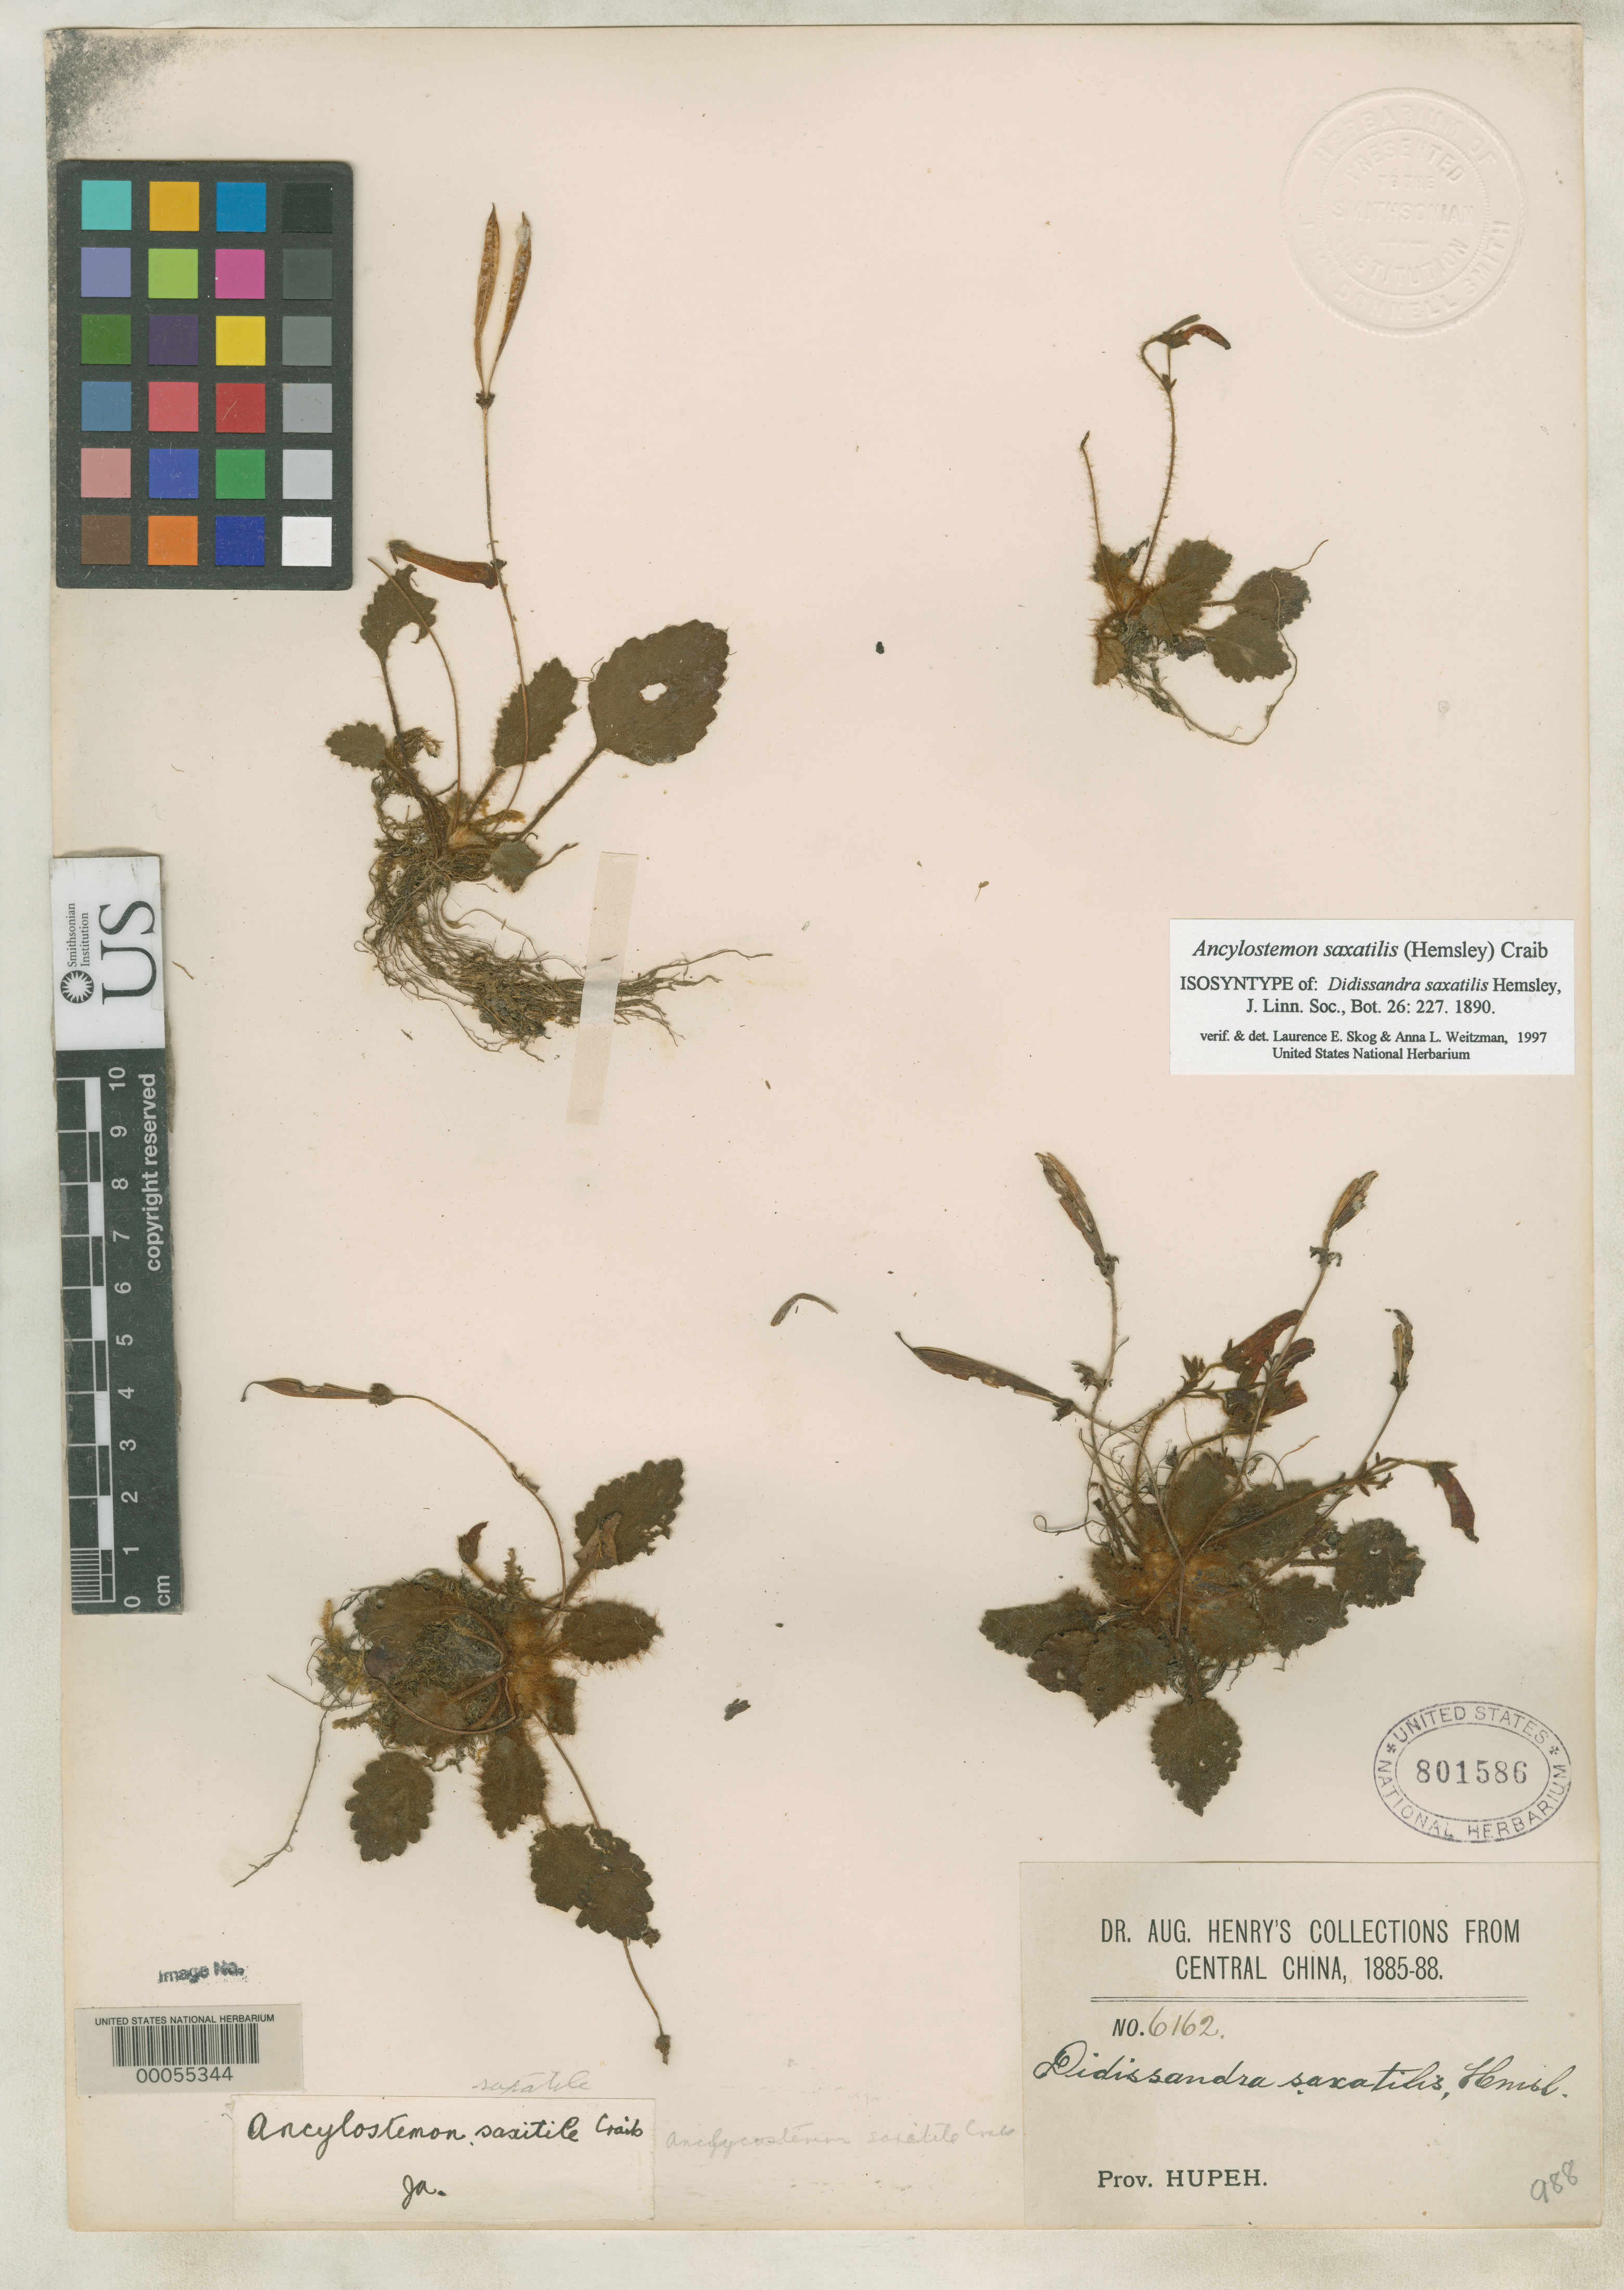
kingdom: Plantae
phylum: Tracheophyta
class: Magnoliopsida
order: Lamiales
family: Gesneriaceae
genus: Didissandra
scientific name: Didissandra saxatilis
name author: Hemsl.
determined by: Skog, L. E.; Weitzman, A. L.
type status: Isosyntype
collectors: A. Henry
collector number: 6162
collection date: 1885/1888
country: China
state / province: Hubei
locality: Prov. Hupeh.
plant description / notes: Specimen ex John Donnell Smith herbarium.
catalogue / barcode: US 801586